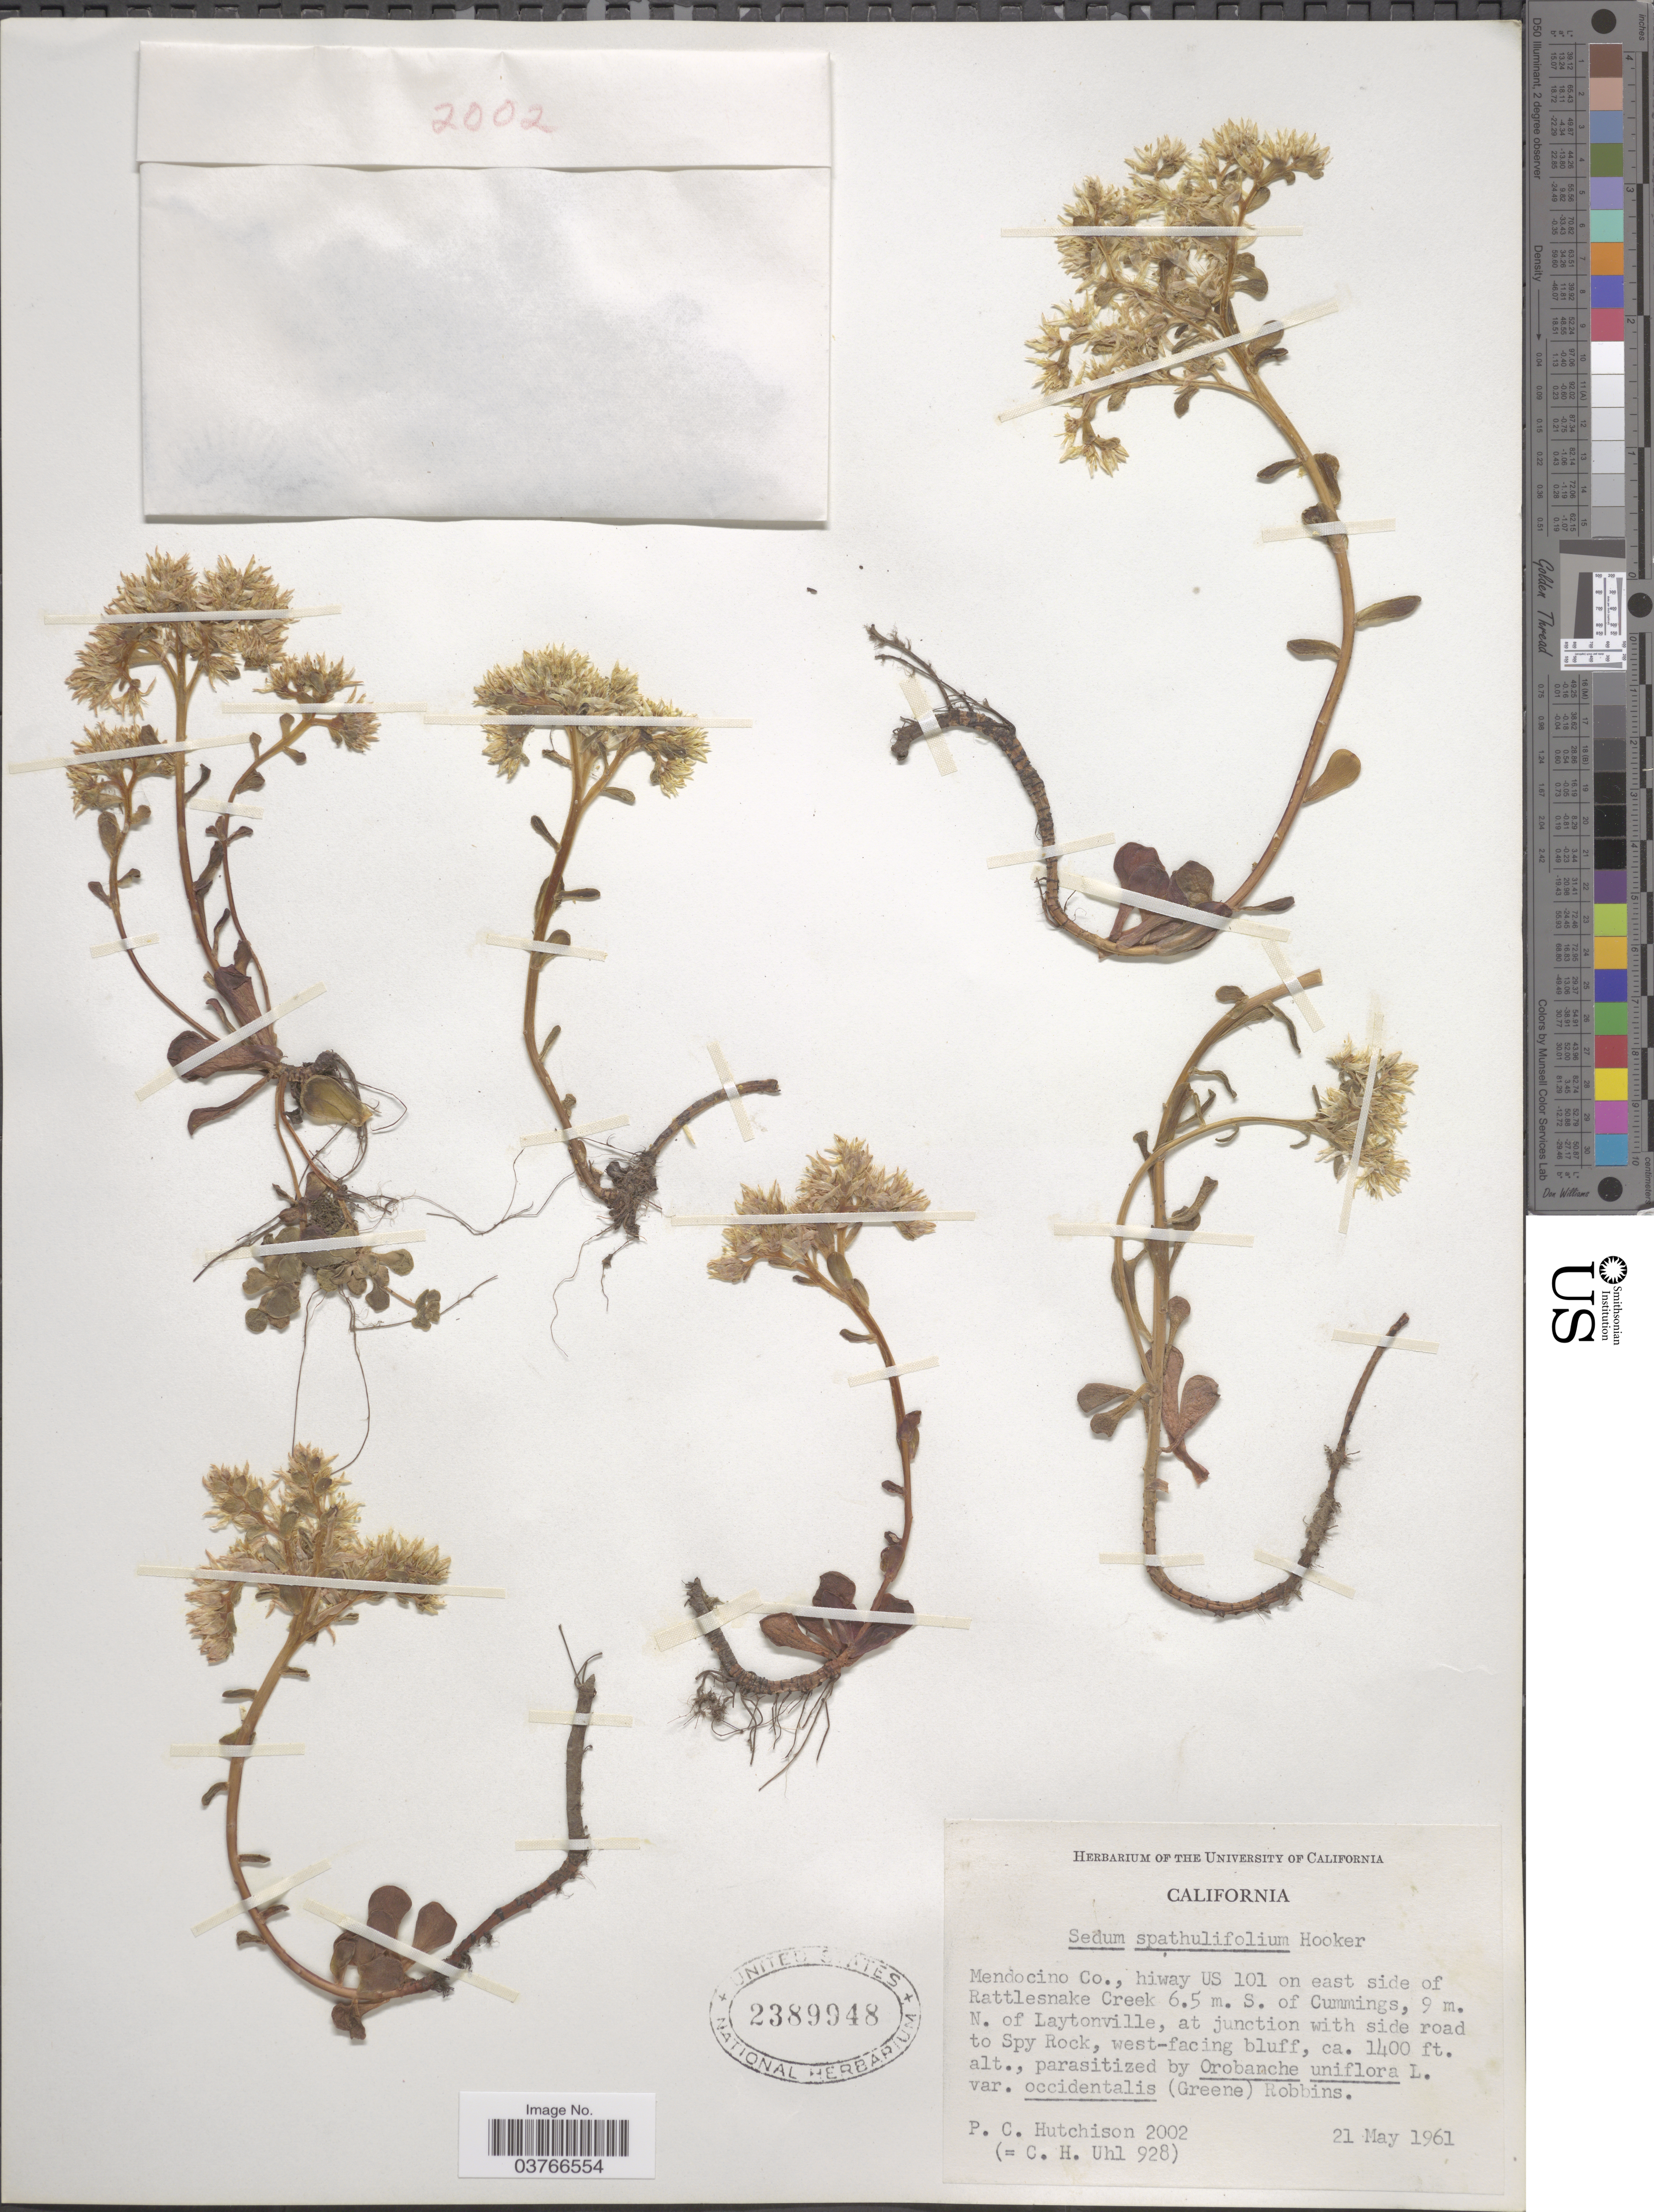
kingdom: Plantae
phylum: Tracheophyta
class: Magnoliopsida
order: Saxifragales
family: Crassulaceae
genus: Sedum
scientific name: Sedum spathulifolium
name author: Hook.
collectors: P. C. Hutchison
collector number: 2002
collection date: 1961-05-21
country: United States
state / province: California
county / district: Mendocino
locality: Mendocino Co., hiway US 101 on east side of Rattlesnake Creek 6.5 m. S. of Cummings, 9 m. N. of Laytonville, at junction with side road to Spy Rock, west-facing bluff.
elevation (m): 427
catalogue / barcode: US 2389948